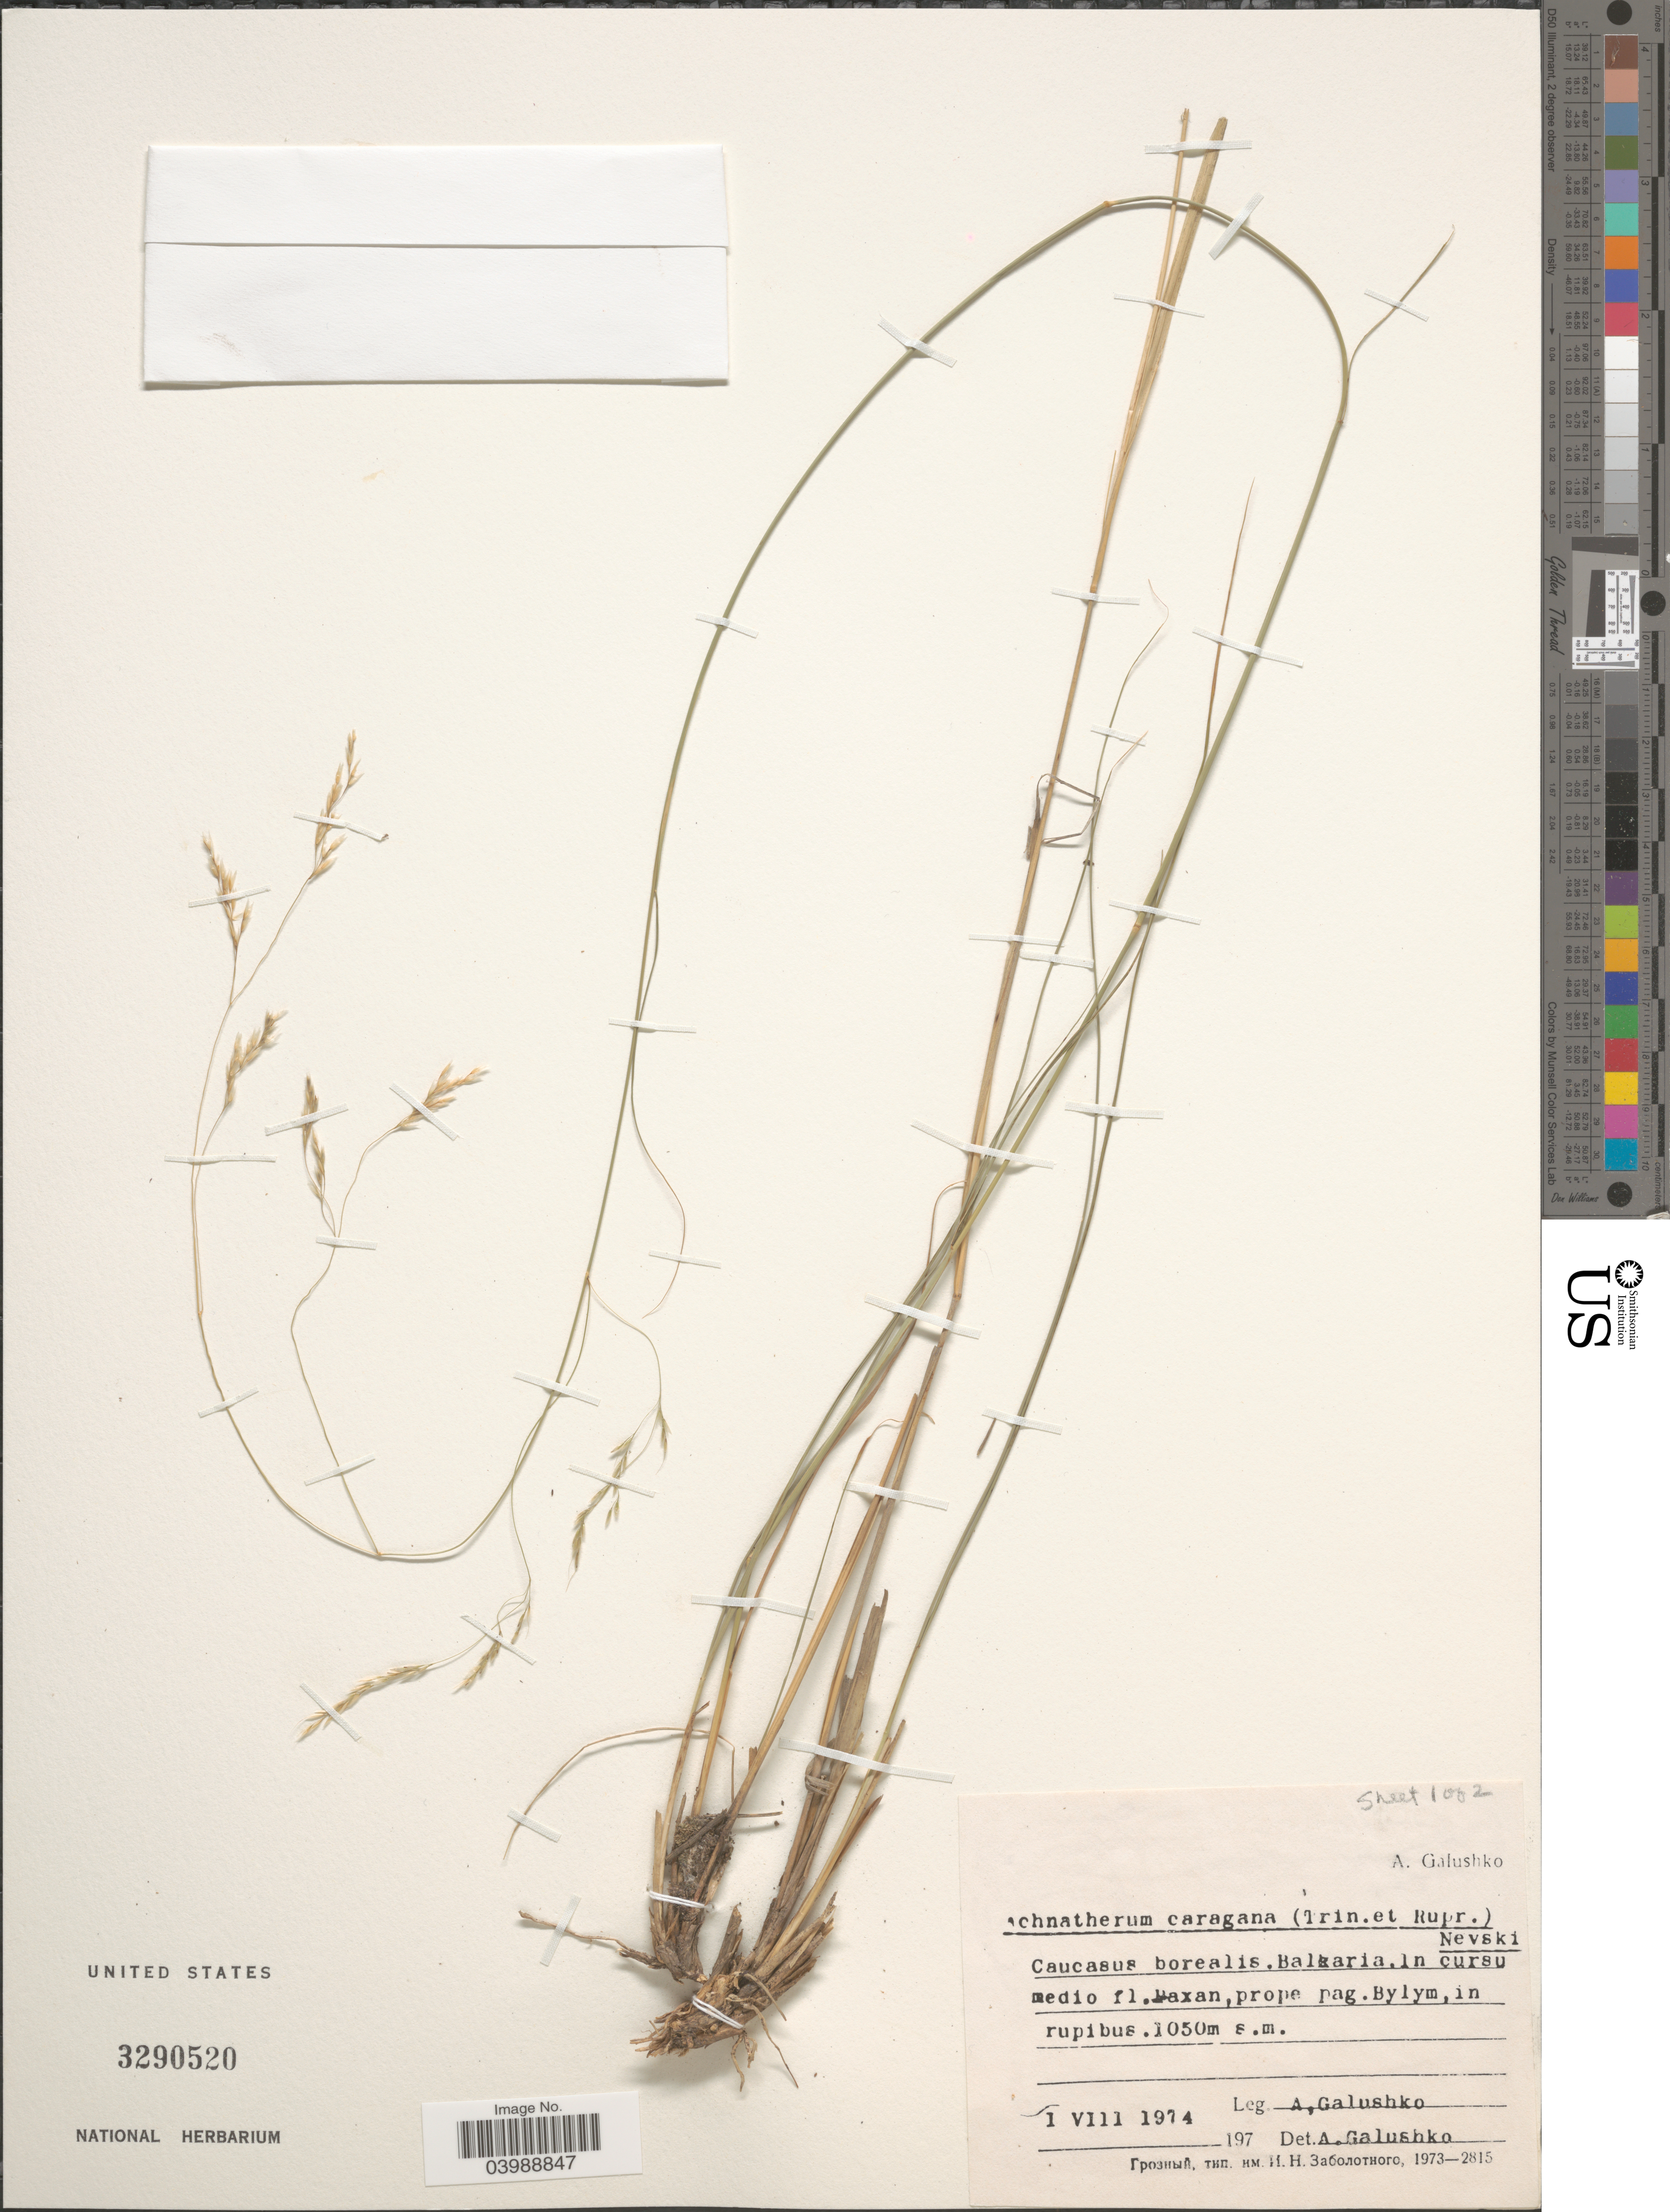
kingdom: Plantae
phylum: Tracheophyta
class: Liliopsida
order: Poales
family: Poaceae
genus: Achnatherum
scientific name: Achnatherum caragana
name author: (Trin.) Nevski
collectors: A. Galushko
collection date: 1974-08-01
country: Russian Federation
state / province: Kabardino-Balkar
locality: Caucasus borealis. Balkaria. In cursu medio fl. [illegible text]axan, prope pag. Bylym, in rupibus.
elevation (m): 1050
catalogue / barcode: US 3290520